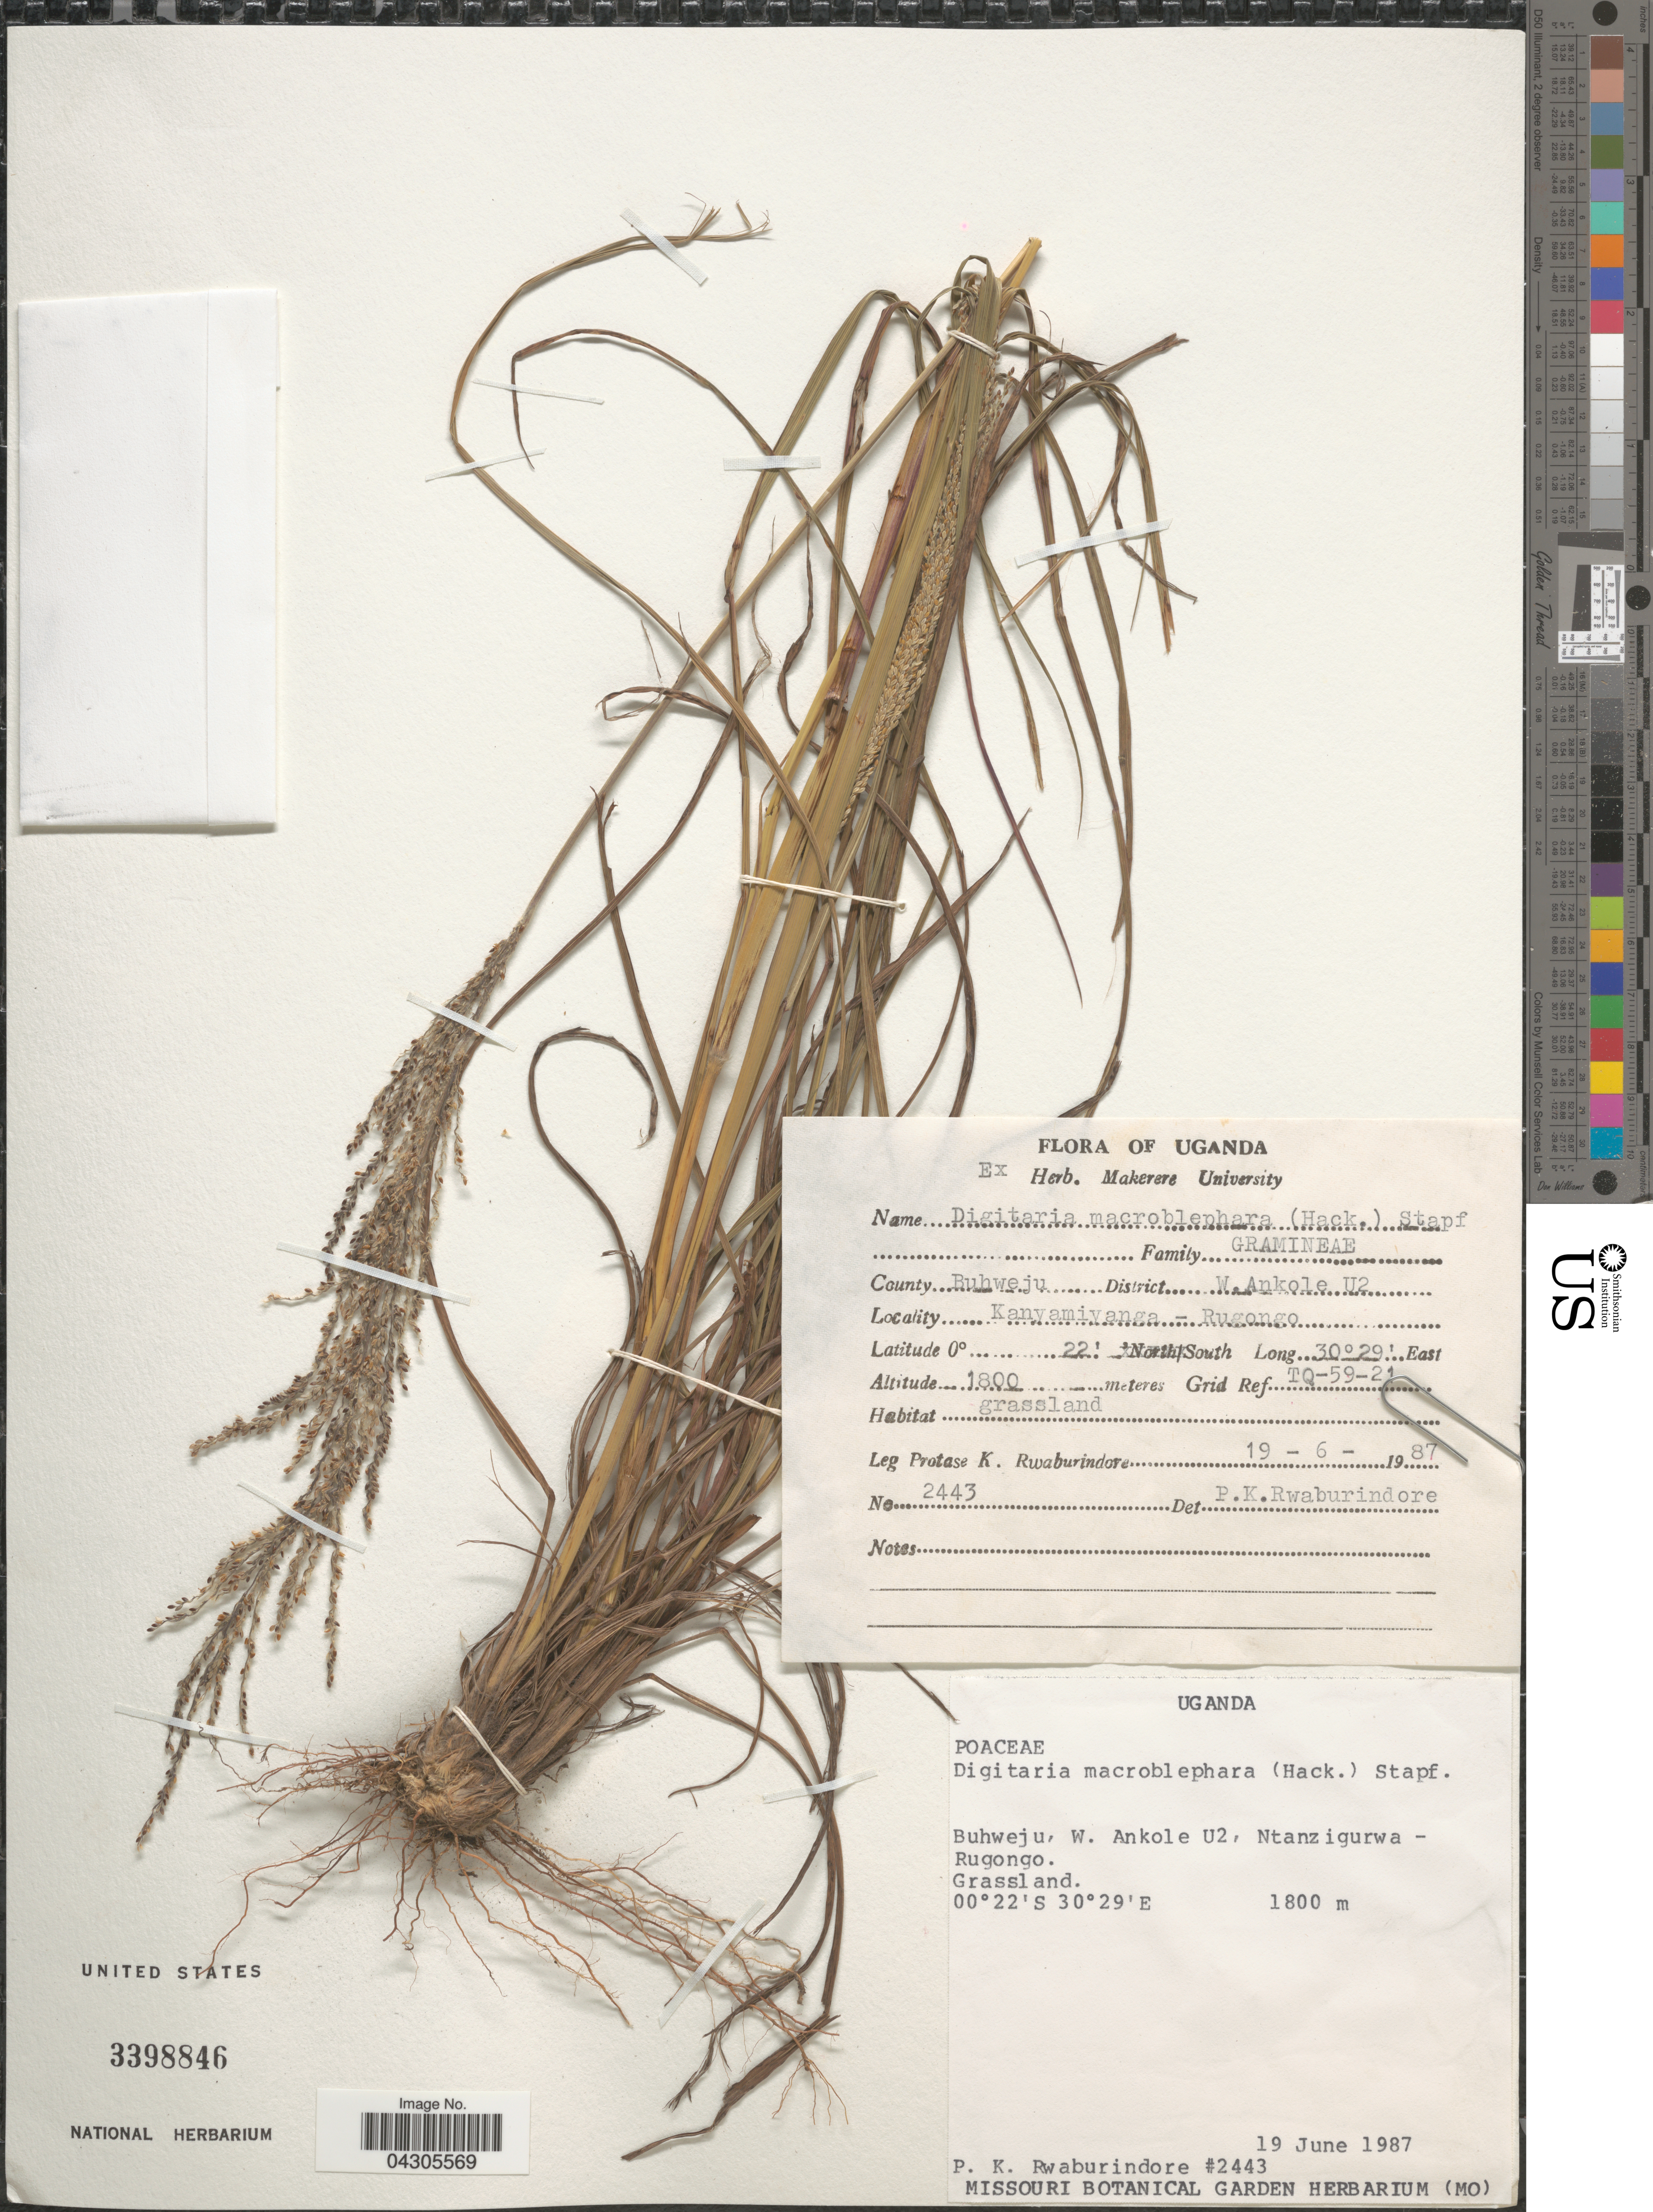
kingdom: Plantae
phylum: Tracheophyta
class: Liliopsida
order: Poales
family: Poaceae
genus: Digitaria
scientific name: Digitaria macroblephara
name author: (Hack.) Stapf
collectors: P. Rwaburindore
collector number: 2443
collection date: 1987-06-19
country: Uganda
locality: County Buhweju. District W. Ankole U2. Kanyamiyanga-Rugango. Grid Ref TQ-59-21.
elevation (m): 1800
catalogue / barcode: US 3398846